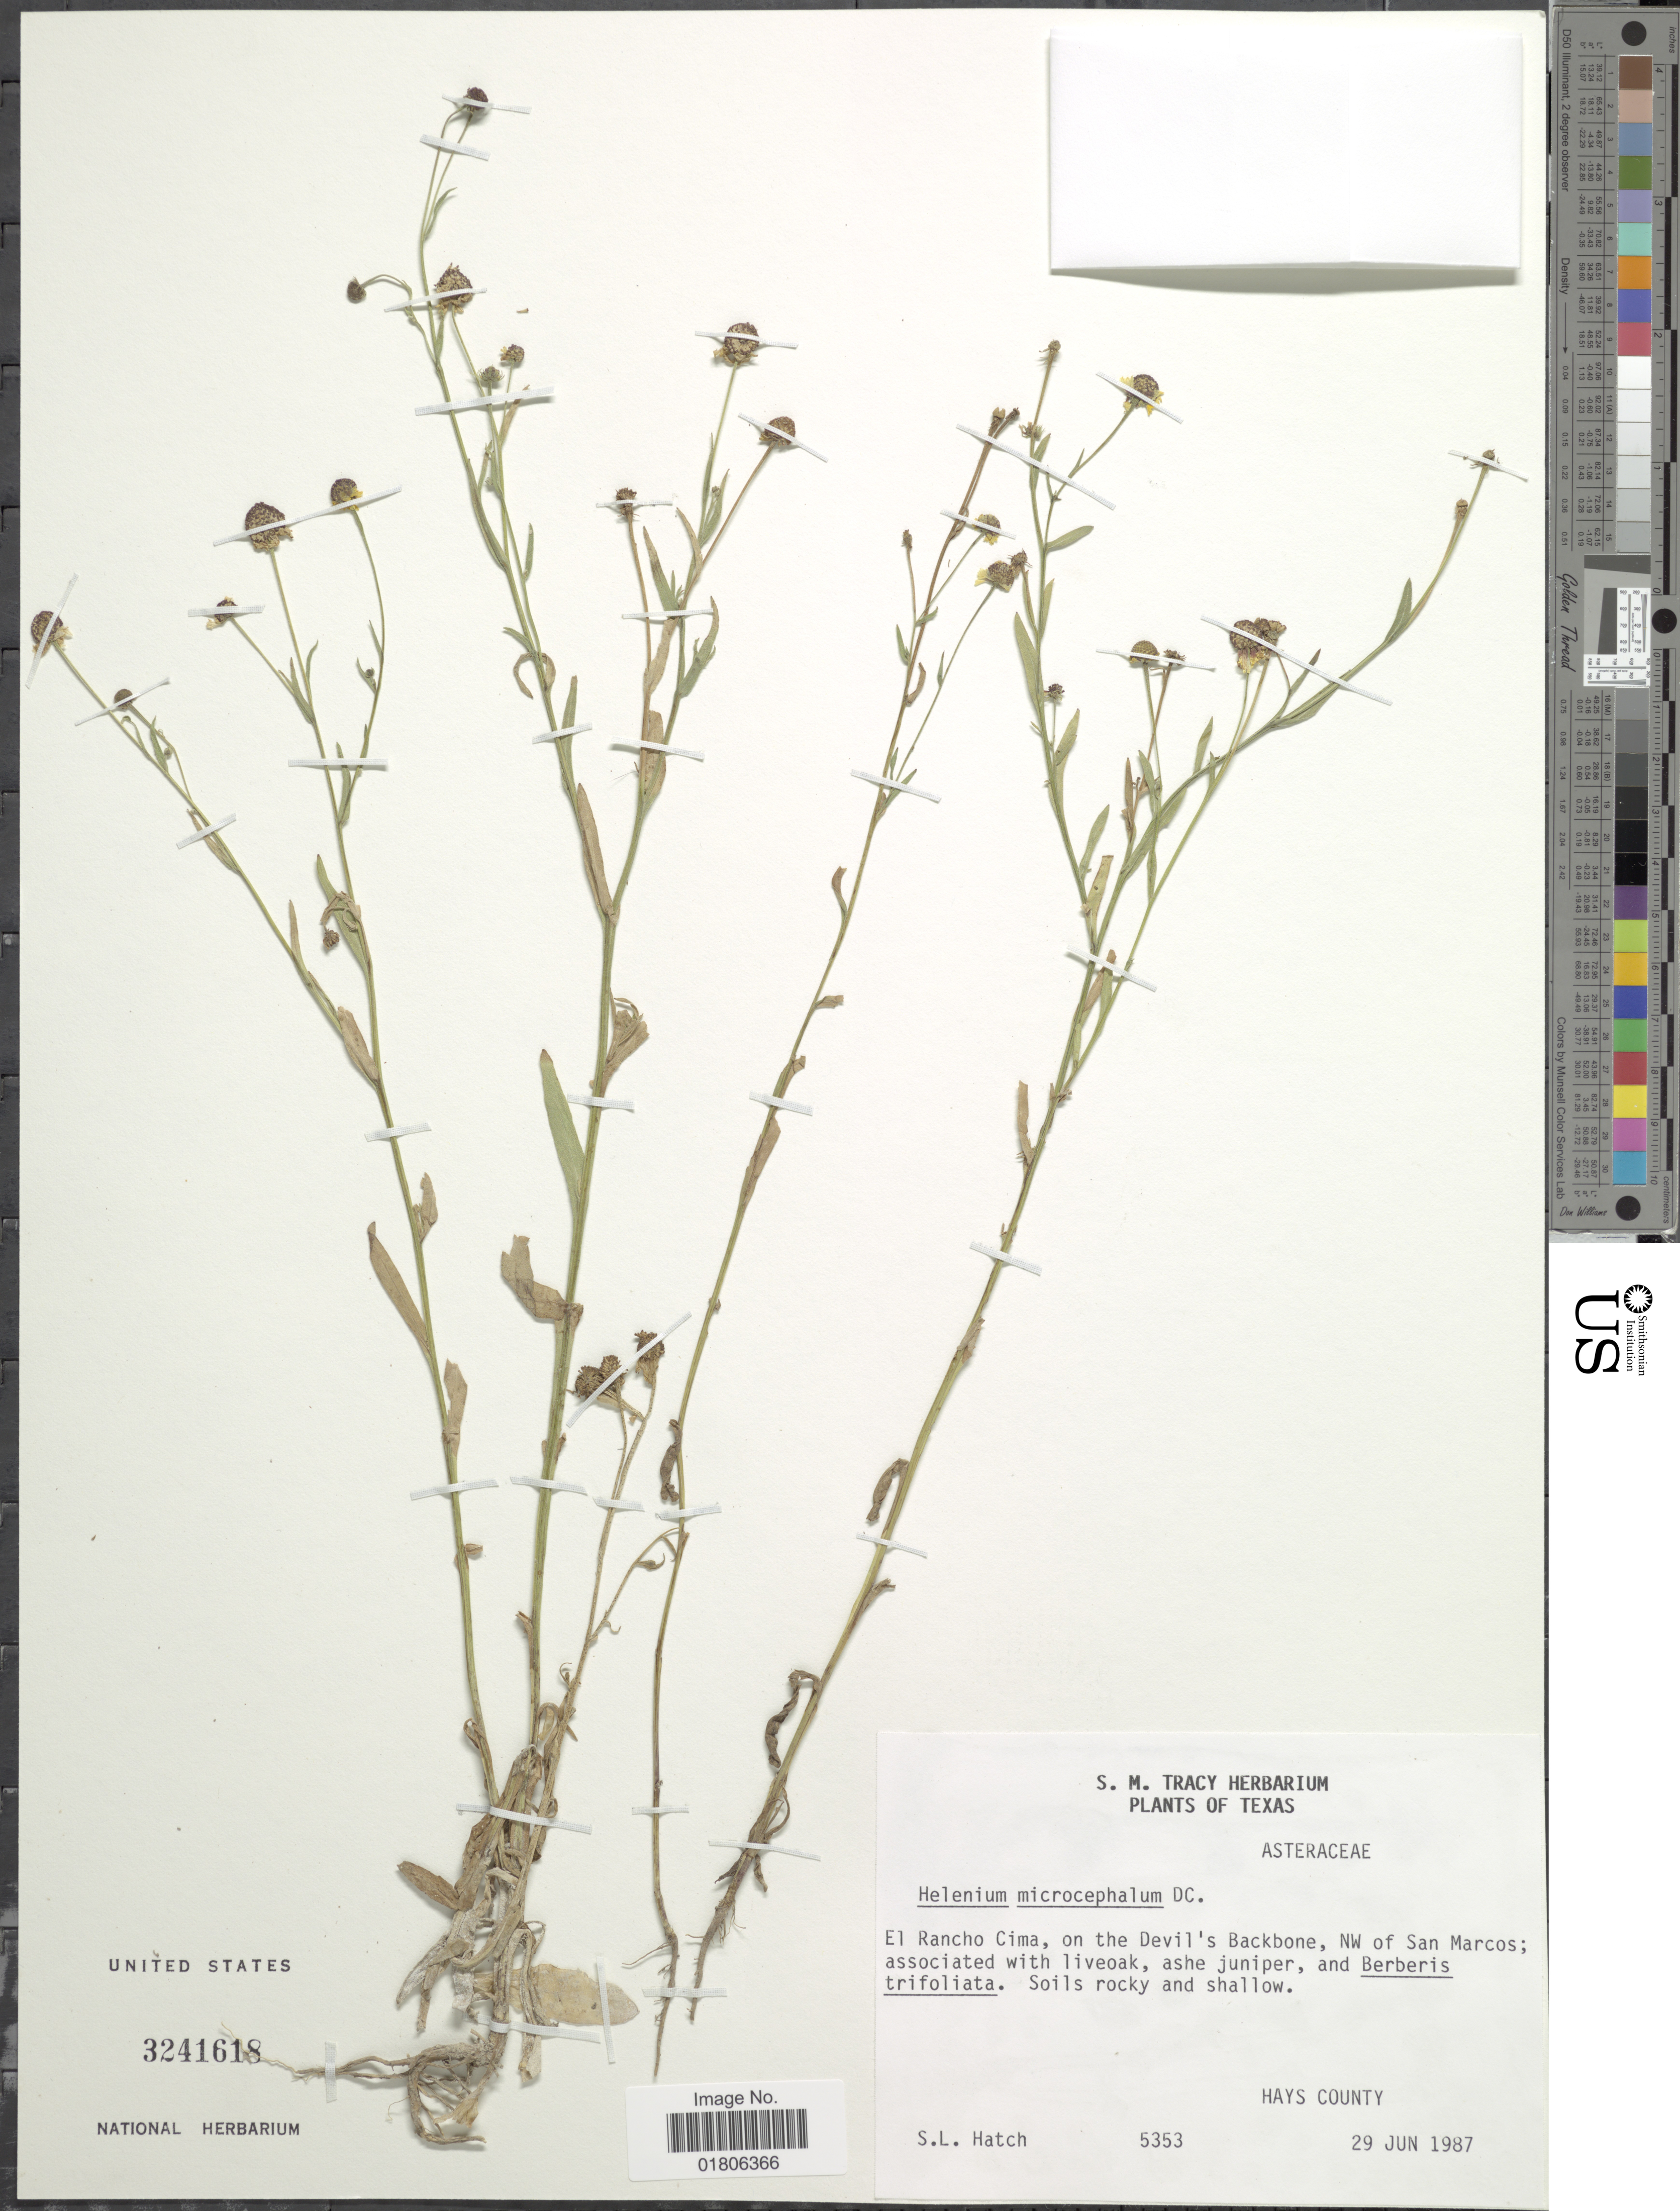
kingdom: Plantae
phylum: Tracheophyta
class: Magnoliopsida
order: Asterales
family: Asteraceae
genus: Helenium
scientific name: Helenium microcephalum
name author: DC.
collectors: S. Hatch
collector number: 5353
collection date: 1987-06-29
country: United States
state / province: Texas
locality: El Rancho Cima, on the Devil's Backbone, NW of San Marcos; Hays County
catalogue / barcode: US 3241618